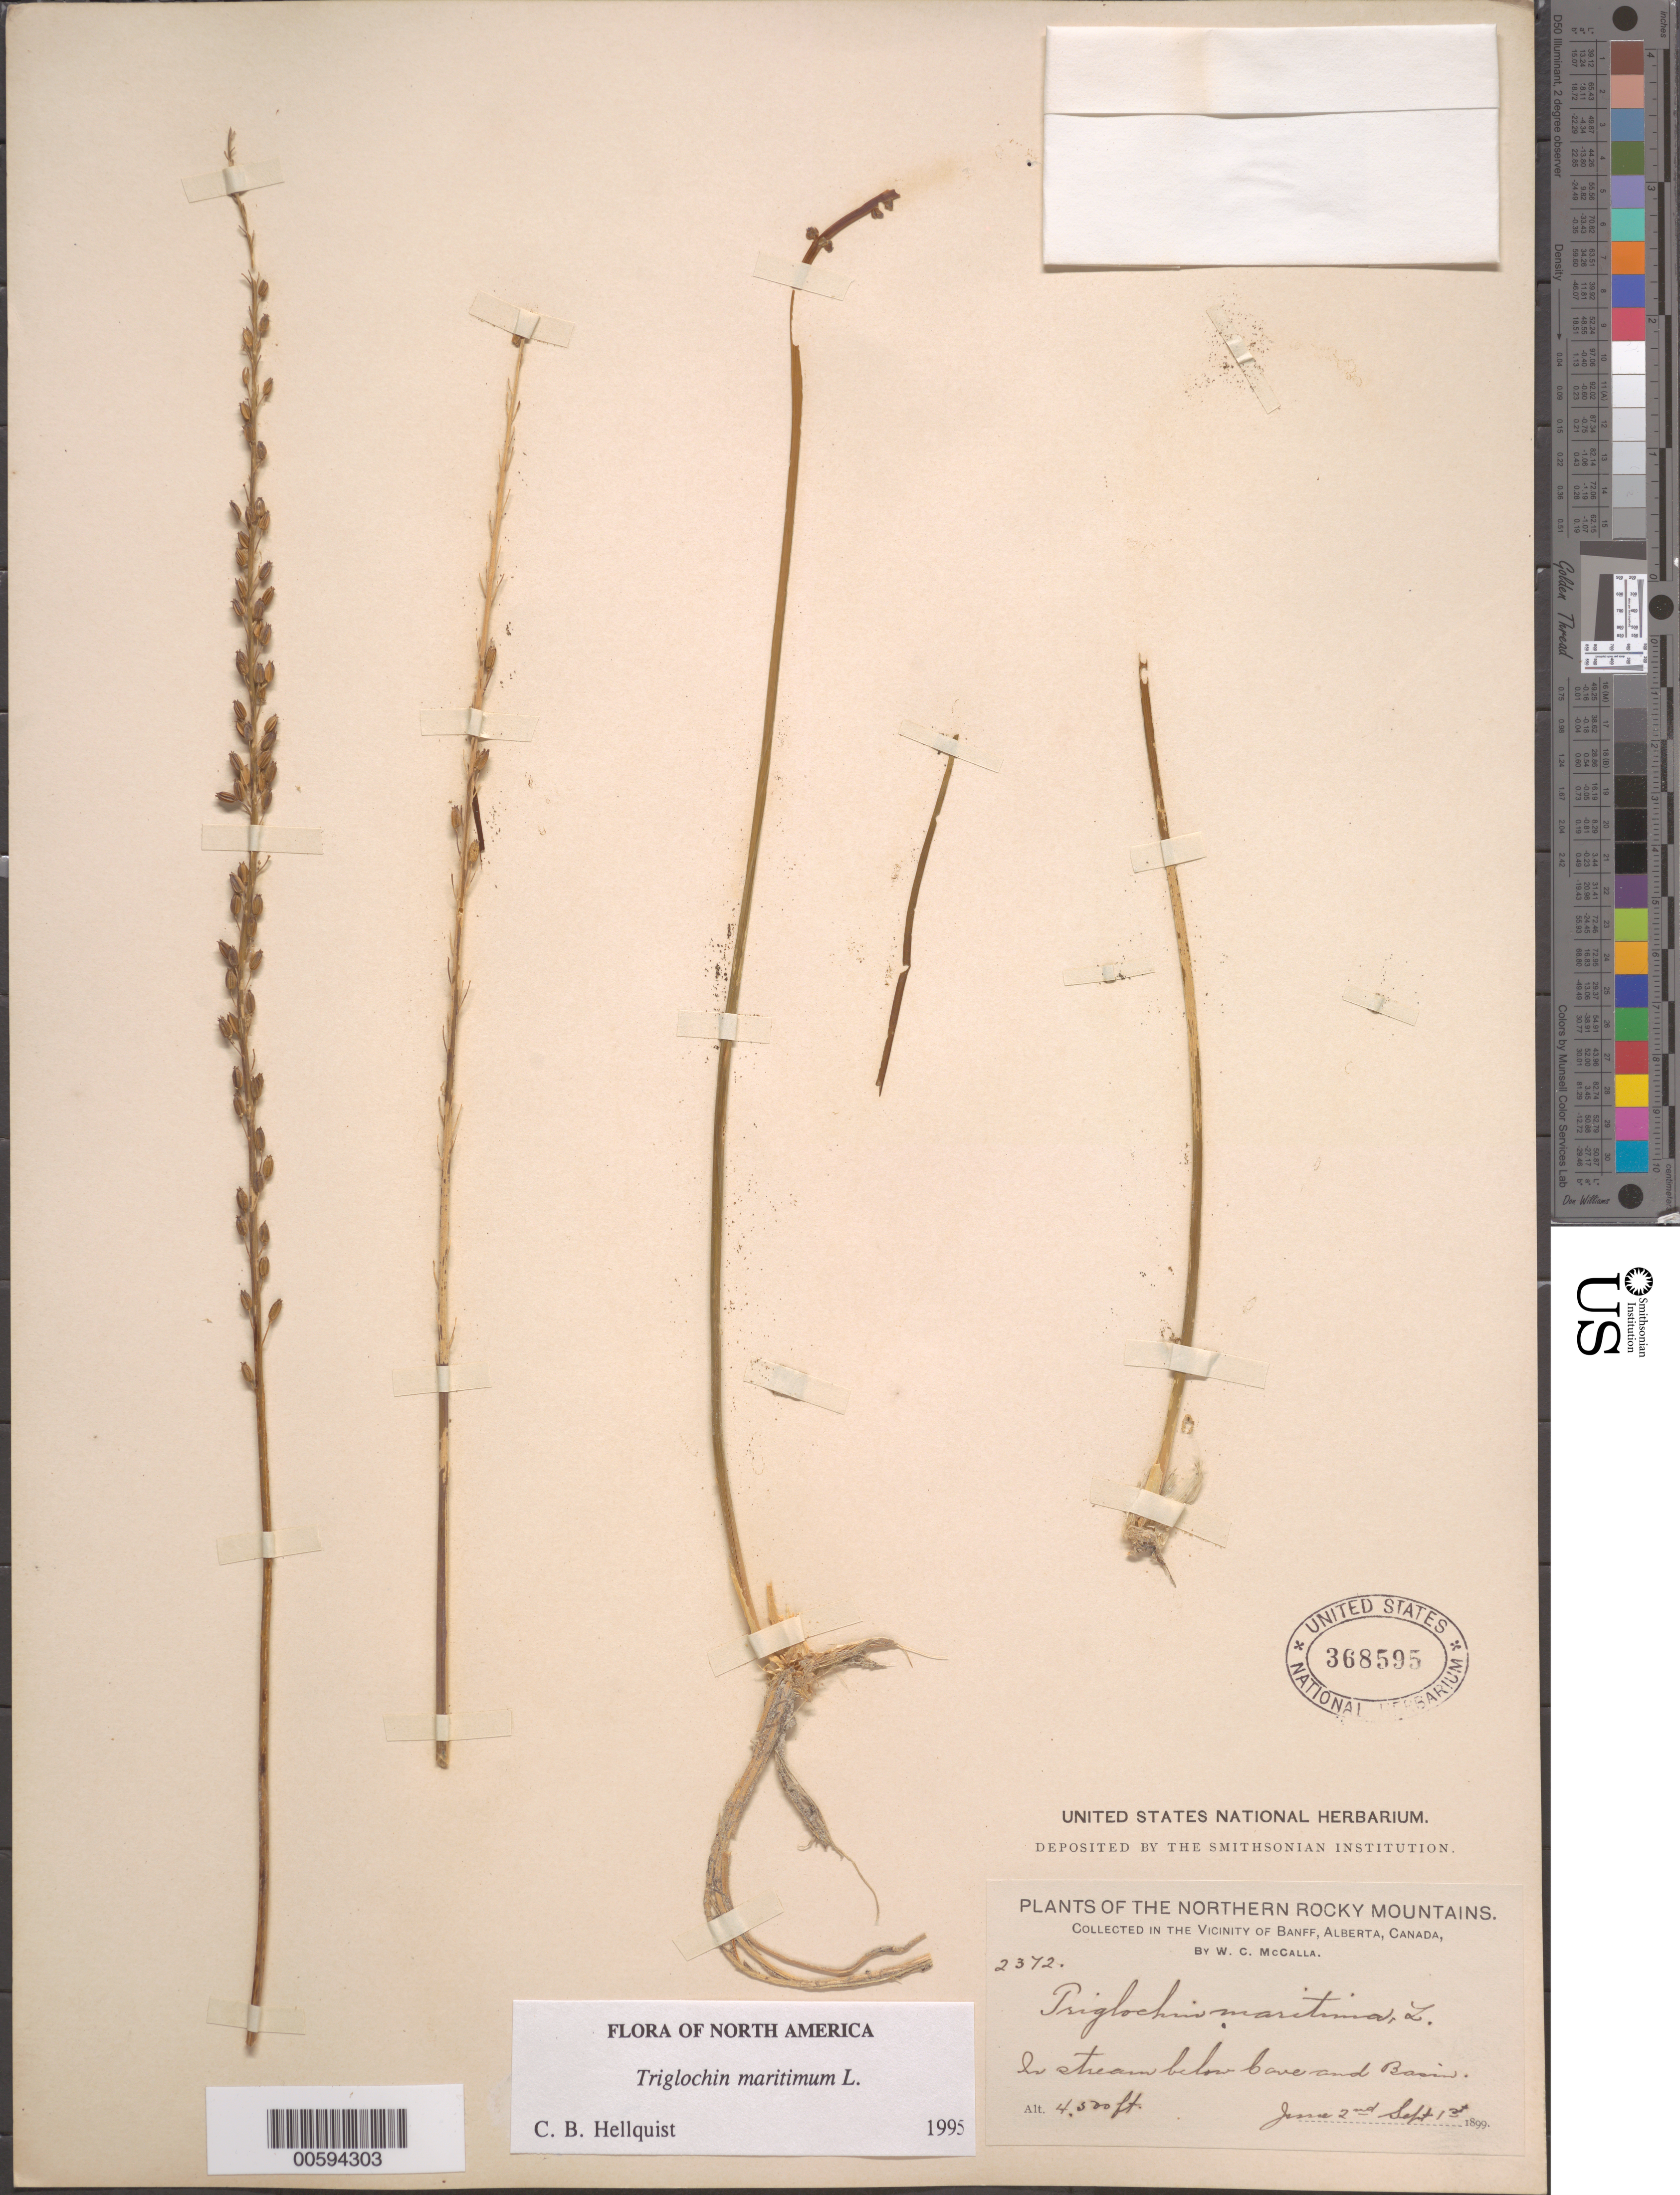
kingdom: Plantae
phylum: Tracheophyta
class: Liliopsida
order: Alismatales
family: Juncaginaceae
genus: Triglochin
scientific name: Triglochin maritima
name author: L.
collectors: W. McCalla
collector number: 2372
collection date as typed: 02 Jun 1899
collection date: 1899-06-02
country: Canada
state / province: Alberta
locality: Banff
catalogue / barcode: US 368595